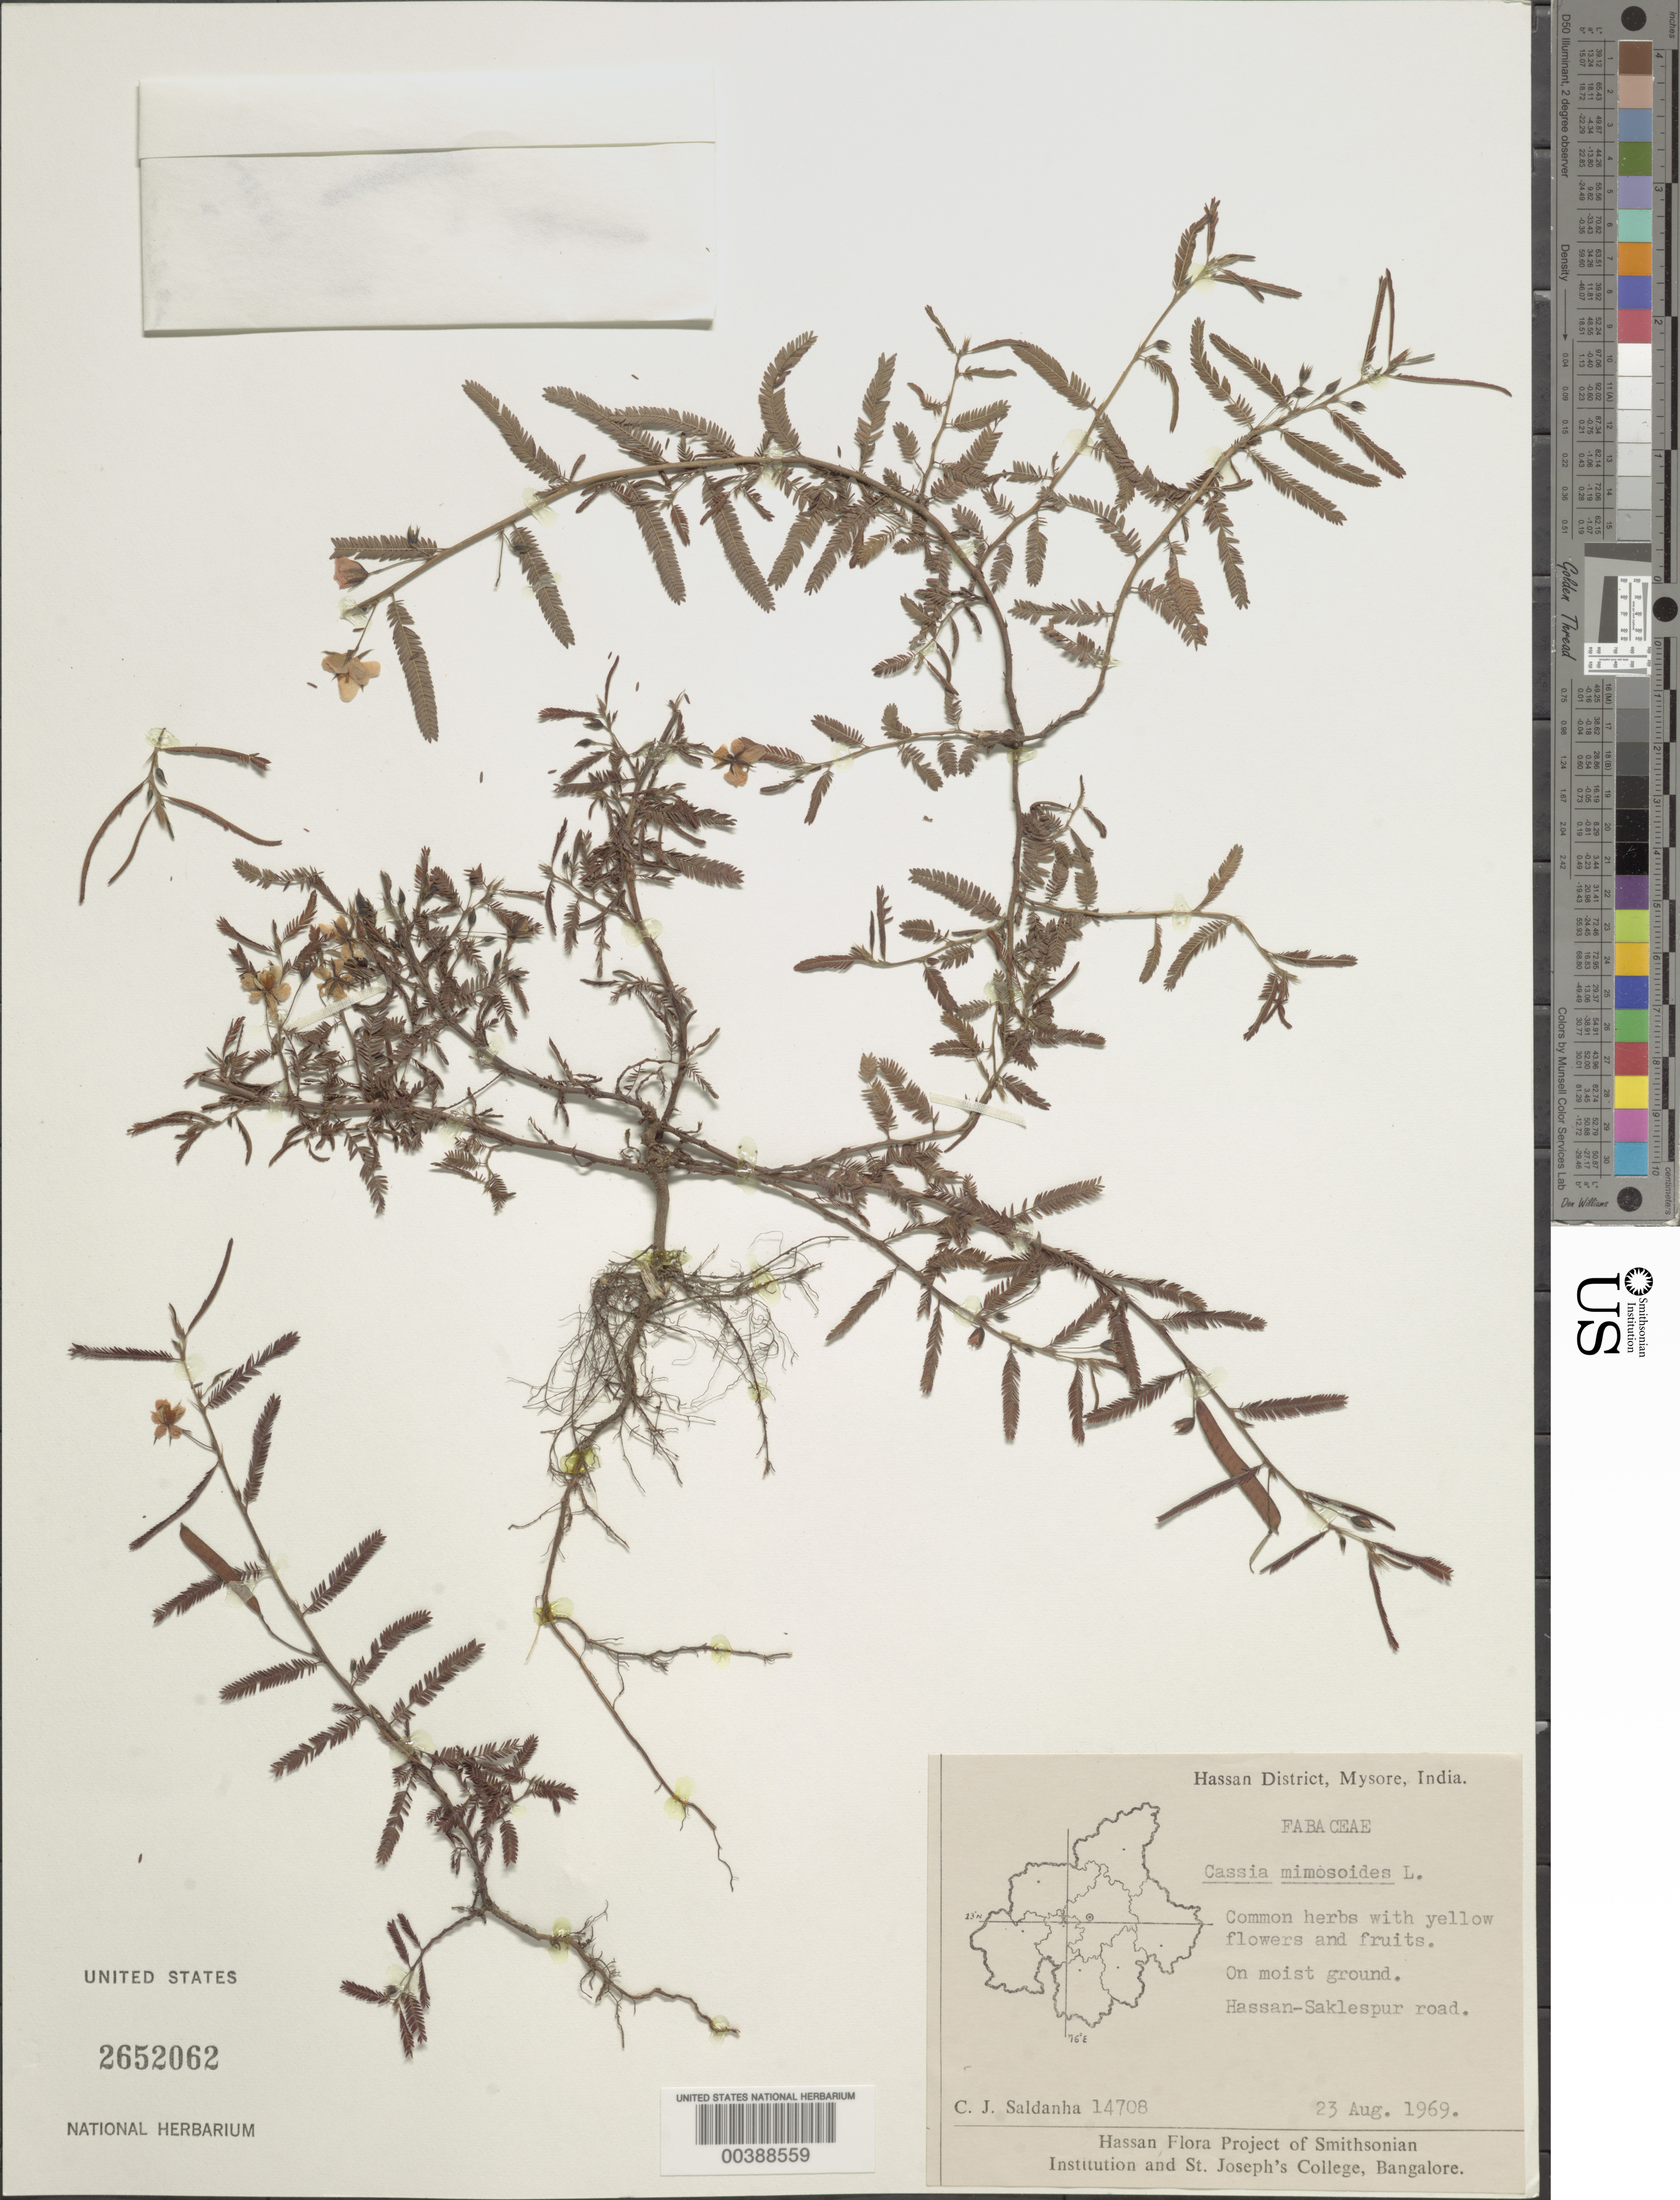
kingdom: Plantae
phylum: Tracheophyta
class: Magnoliopsida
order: Fabales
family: Fabaceae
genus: Chamaecrista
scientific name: Chamaecrista mimosoides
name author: (L.) Greene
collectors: C. J. Saldanha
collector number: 14708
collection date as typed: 23 Aug 1969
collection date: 1969-08-23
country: India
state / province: Karnataka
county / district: Hassan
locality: Hassan-saklespur road, mysore state [mysore state = karnataka.]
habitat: On moist ground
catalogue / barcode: US 2652062